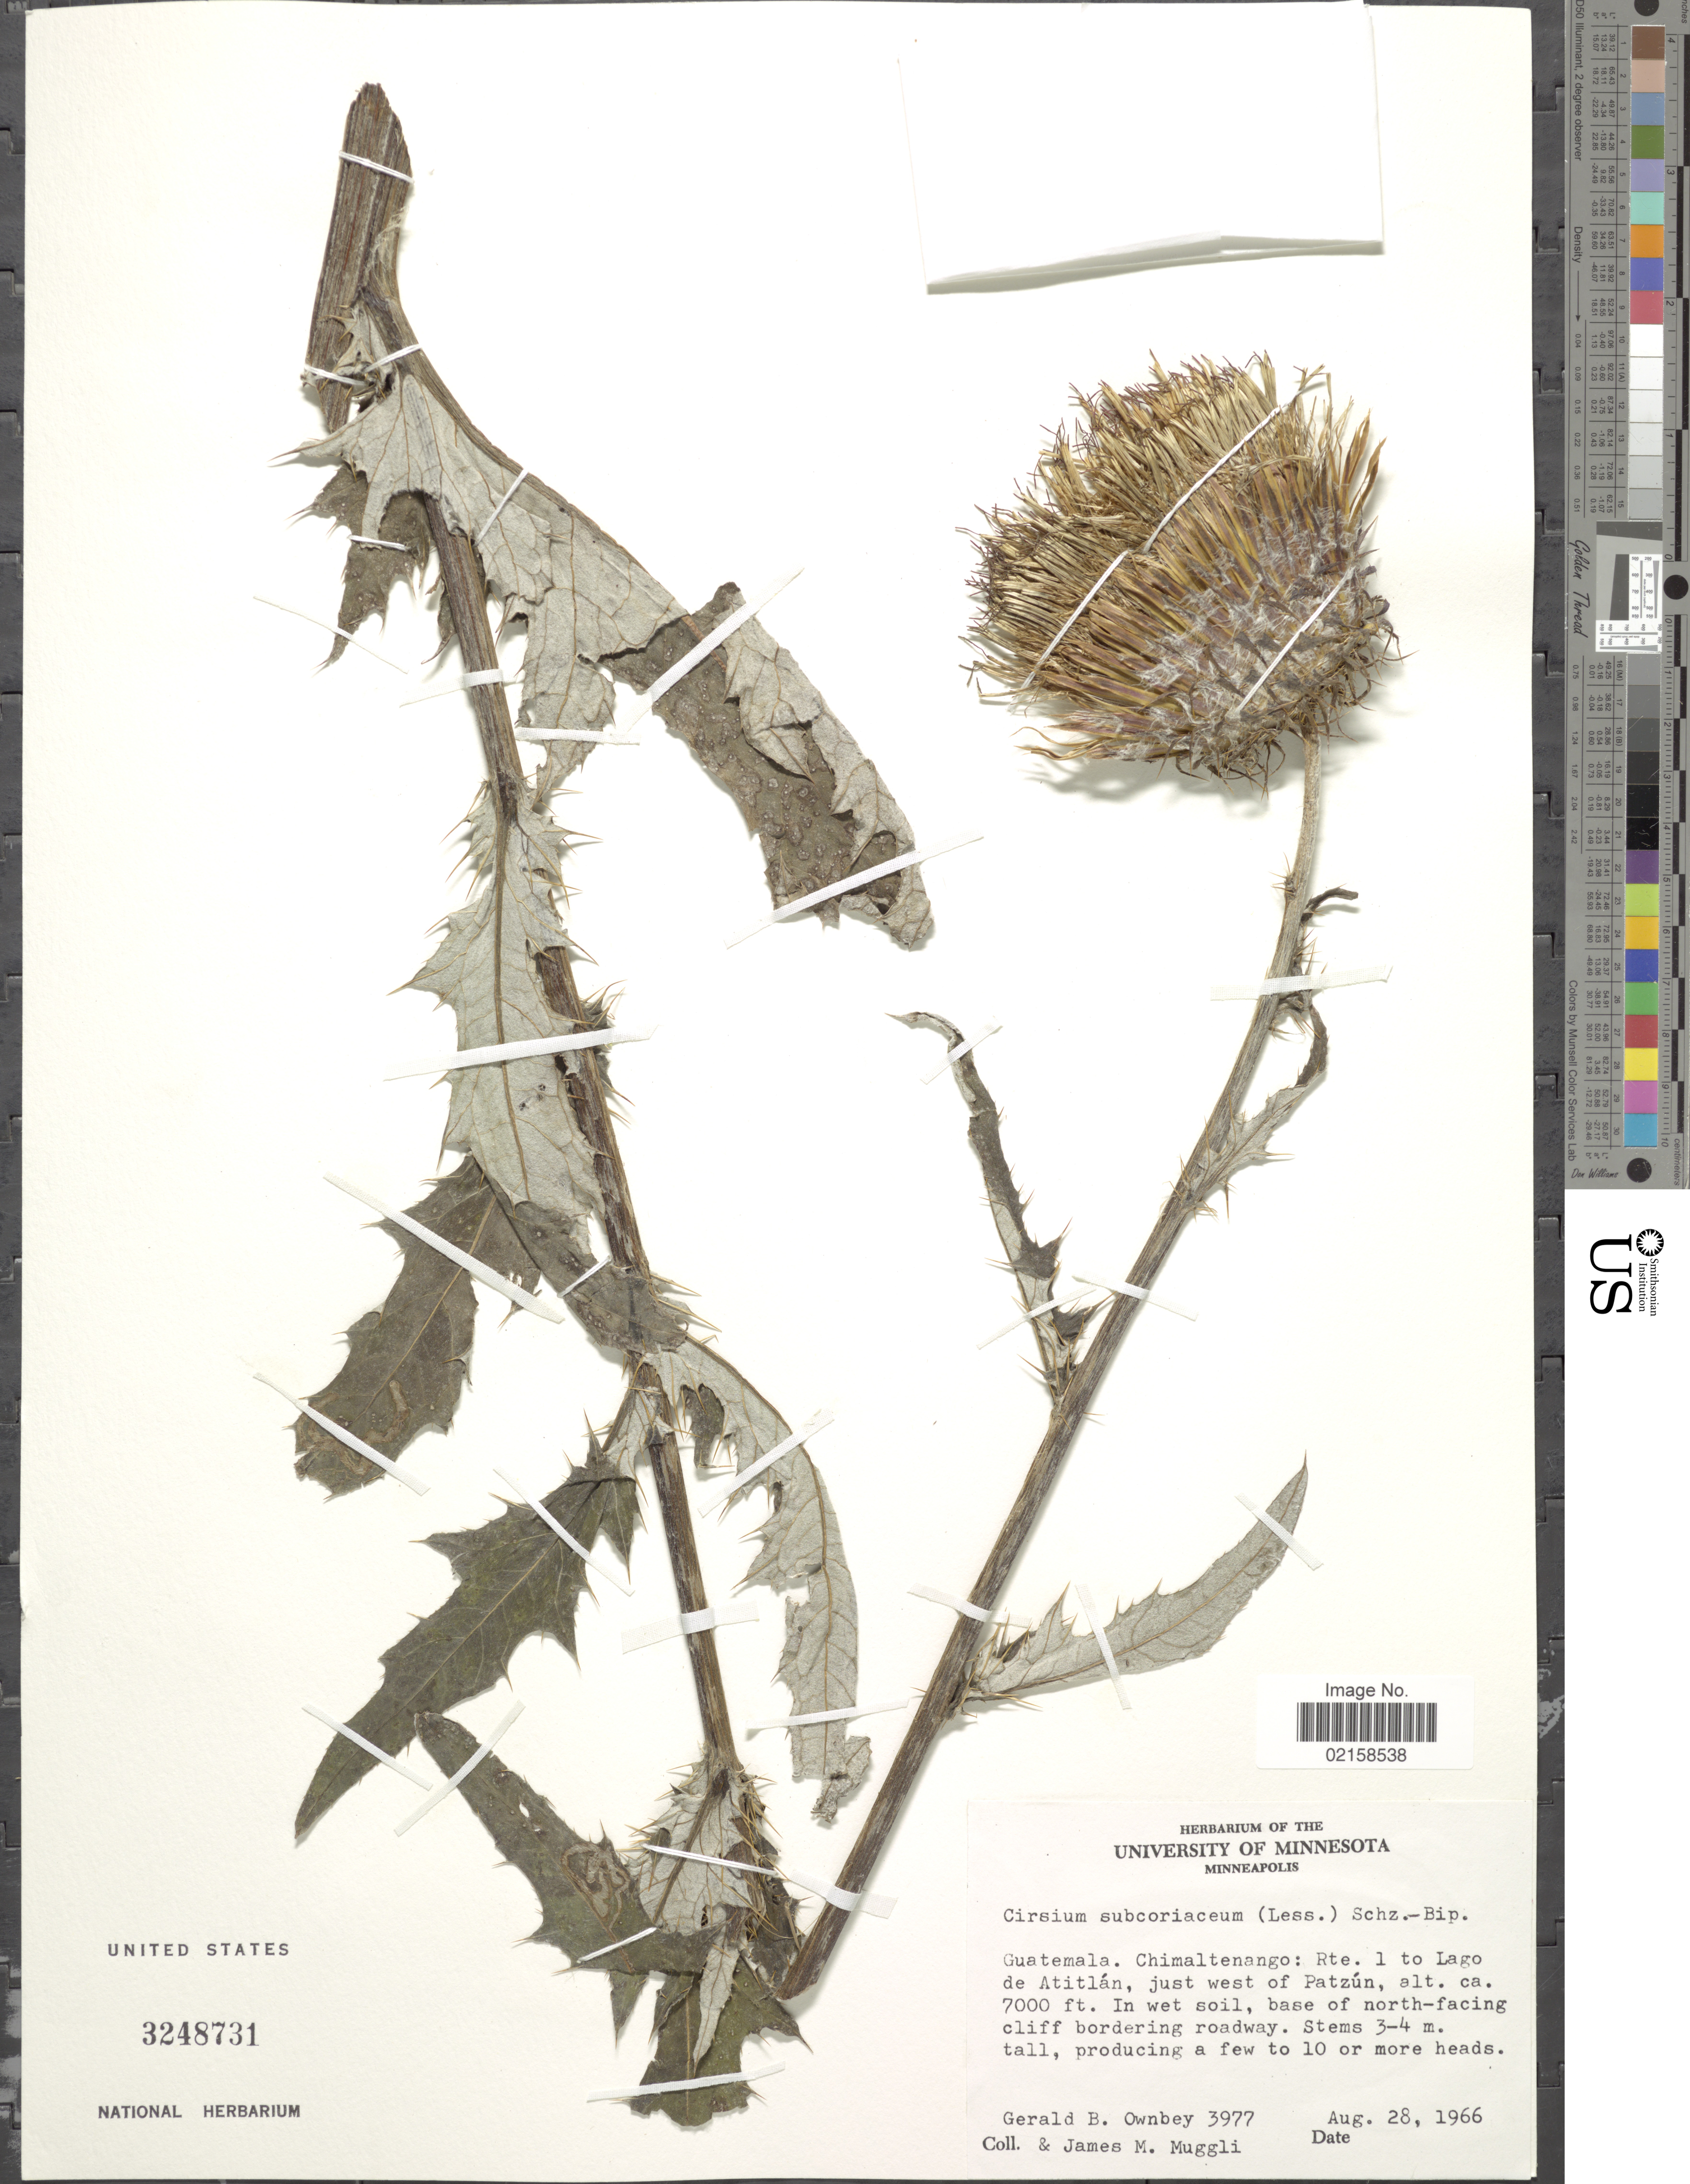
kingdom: Plantae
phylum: Tracheophyta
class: Magnoliopsida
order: Asterales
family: Asteraceae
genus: Cirsium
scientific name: Cirsium subcoriaceum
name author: (Less.) Sch. Bip.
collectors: G. B. Ownbey & J. Muggli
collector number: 3977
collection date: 1966-08-28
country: Guatemala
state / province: Chimaltenango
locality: Rte. 1 to Largo de Atitlan, just west of Patzun, in wet soil, base of north-facing cliff bordering roadway.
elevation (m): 2134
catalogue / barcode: US 3248731